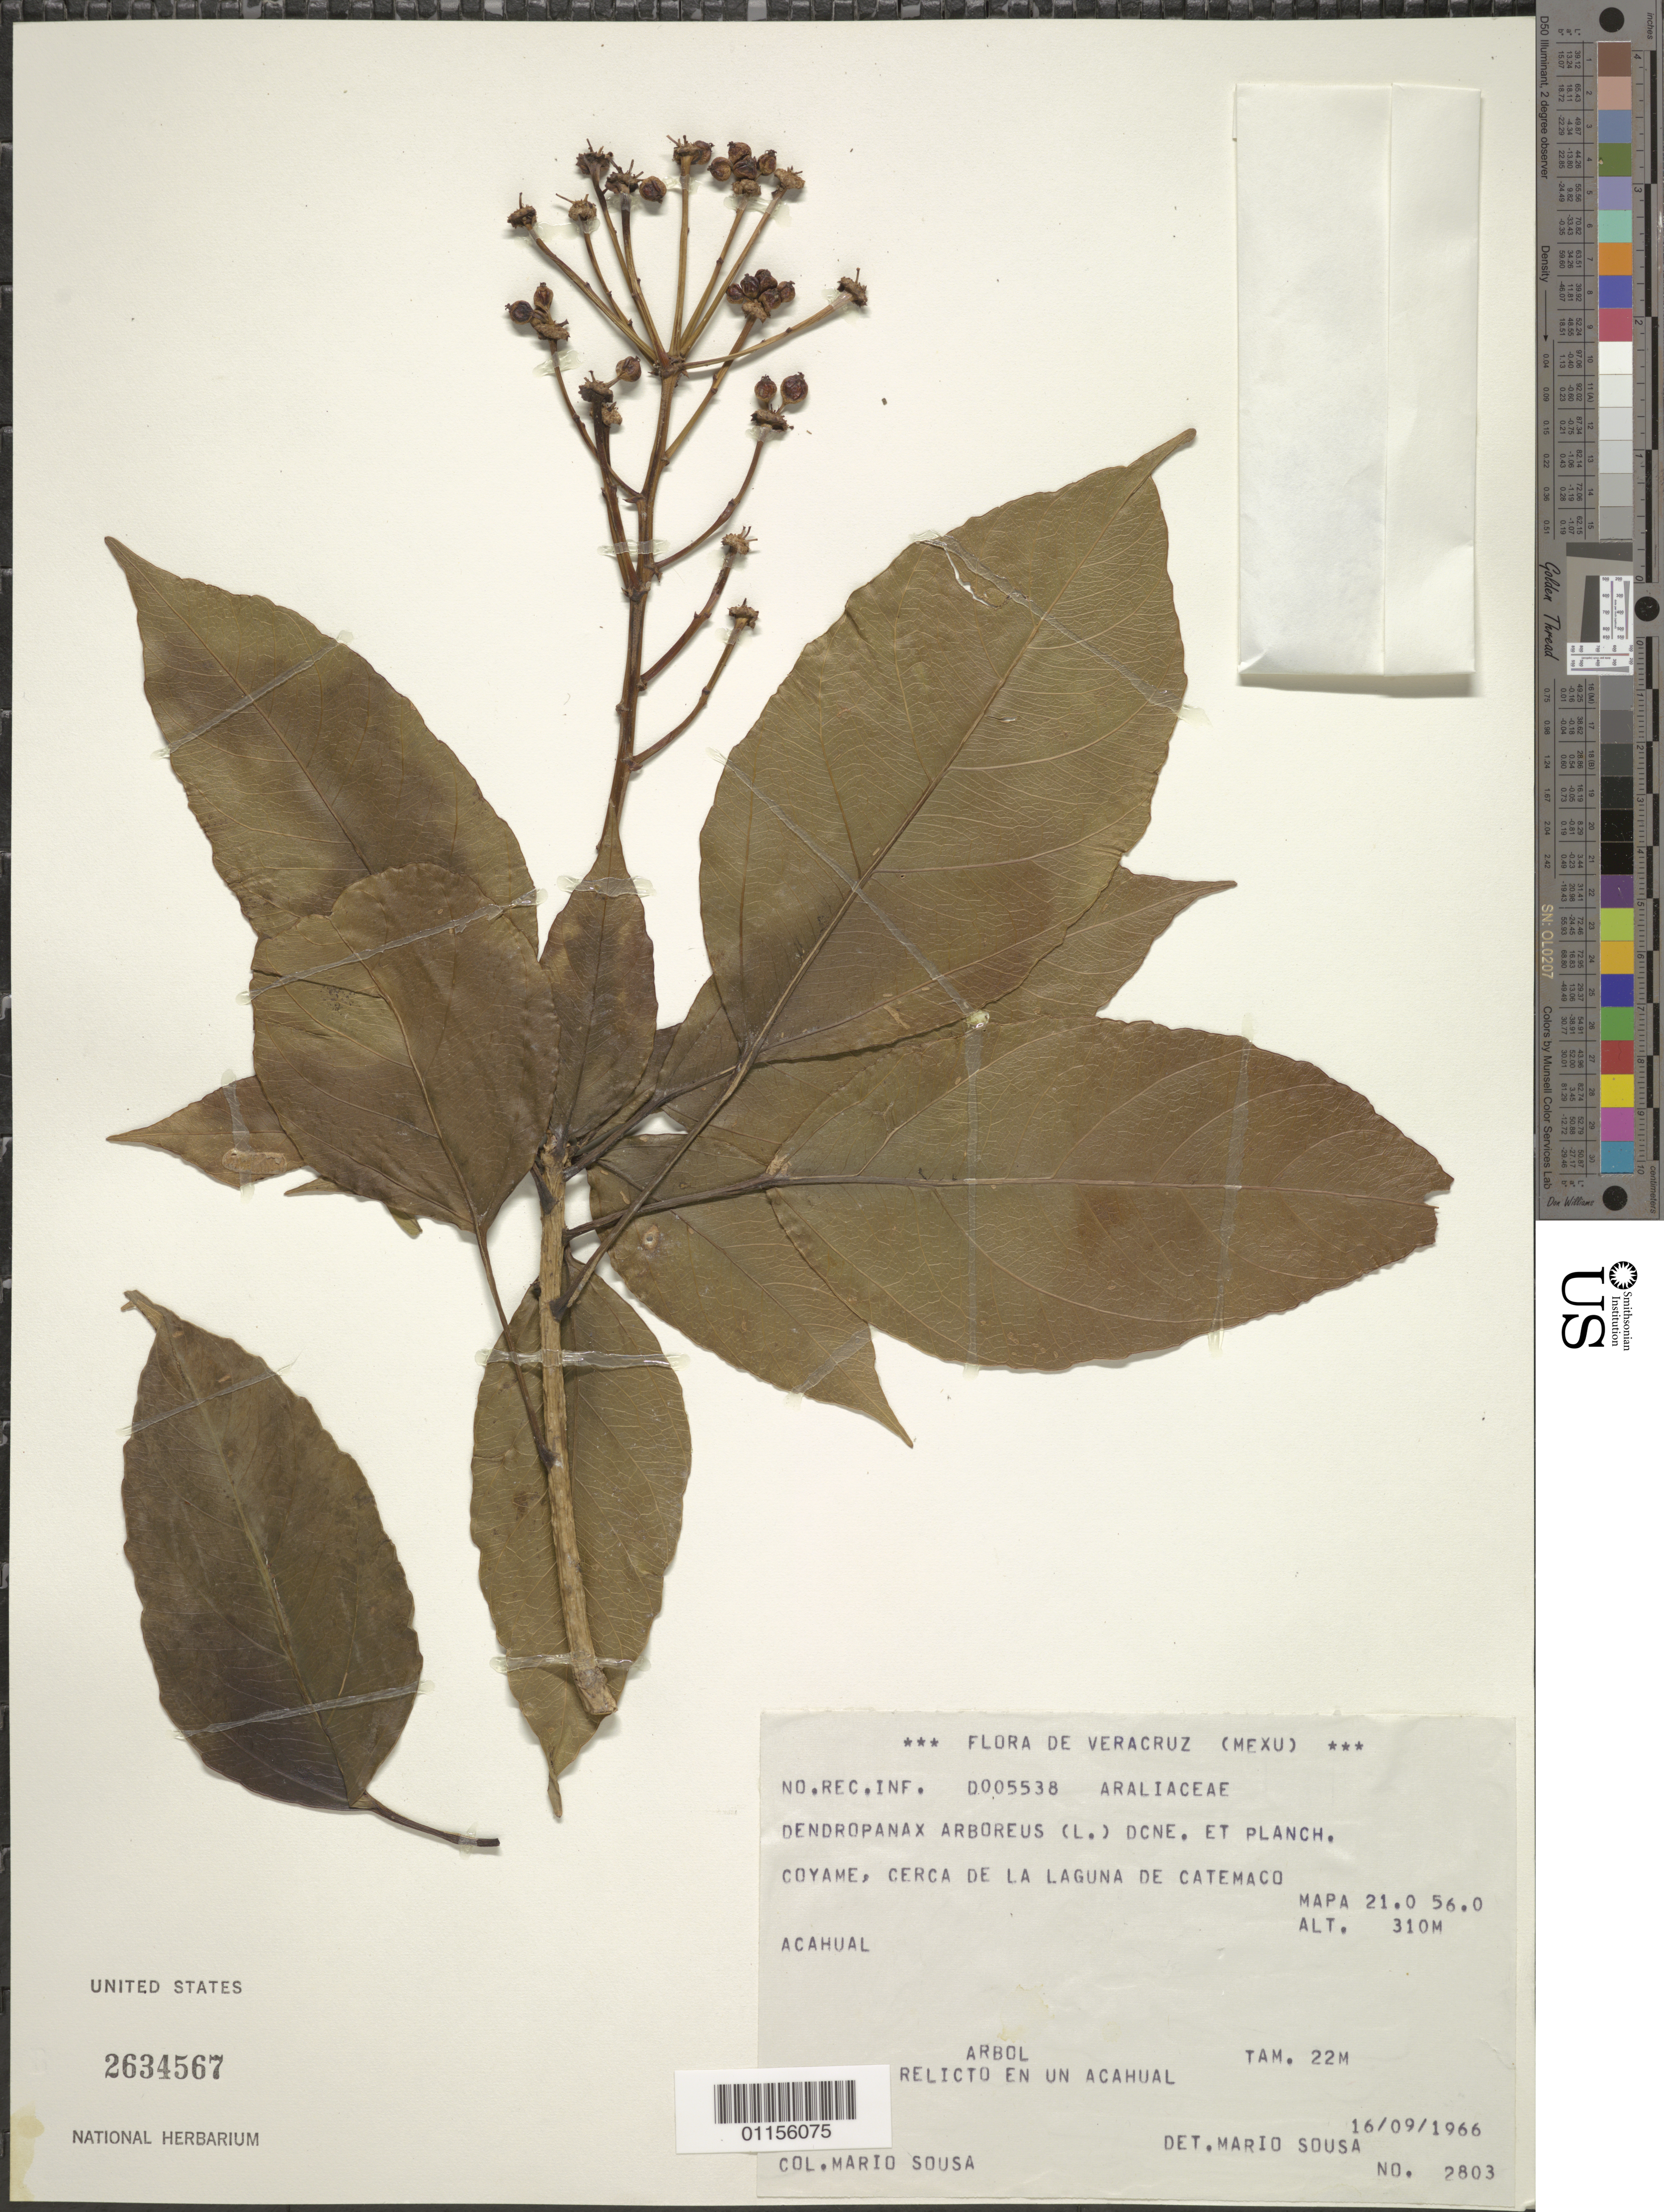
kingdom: Plantae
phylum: Tracheophyta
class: Magnoliopsida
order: Apiales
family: Araliaceae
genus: Dendropanax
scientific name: Dendropanax arboreus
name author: (L.) Decne. & Planch.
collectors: M. Sousa S.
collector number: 2803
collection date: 1966-09-16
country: Mexico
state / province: Veracruz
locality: Coyame, Cerca de la Laguna de Catemaco. Acahual.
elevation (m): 310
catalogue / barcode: US 2634567